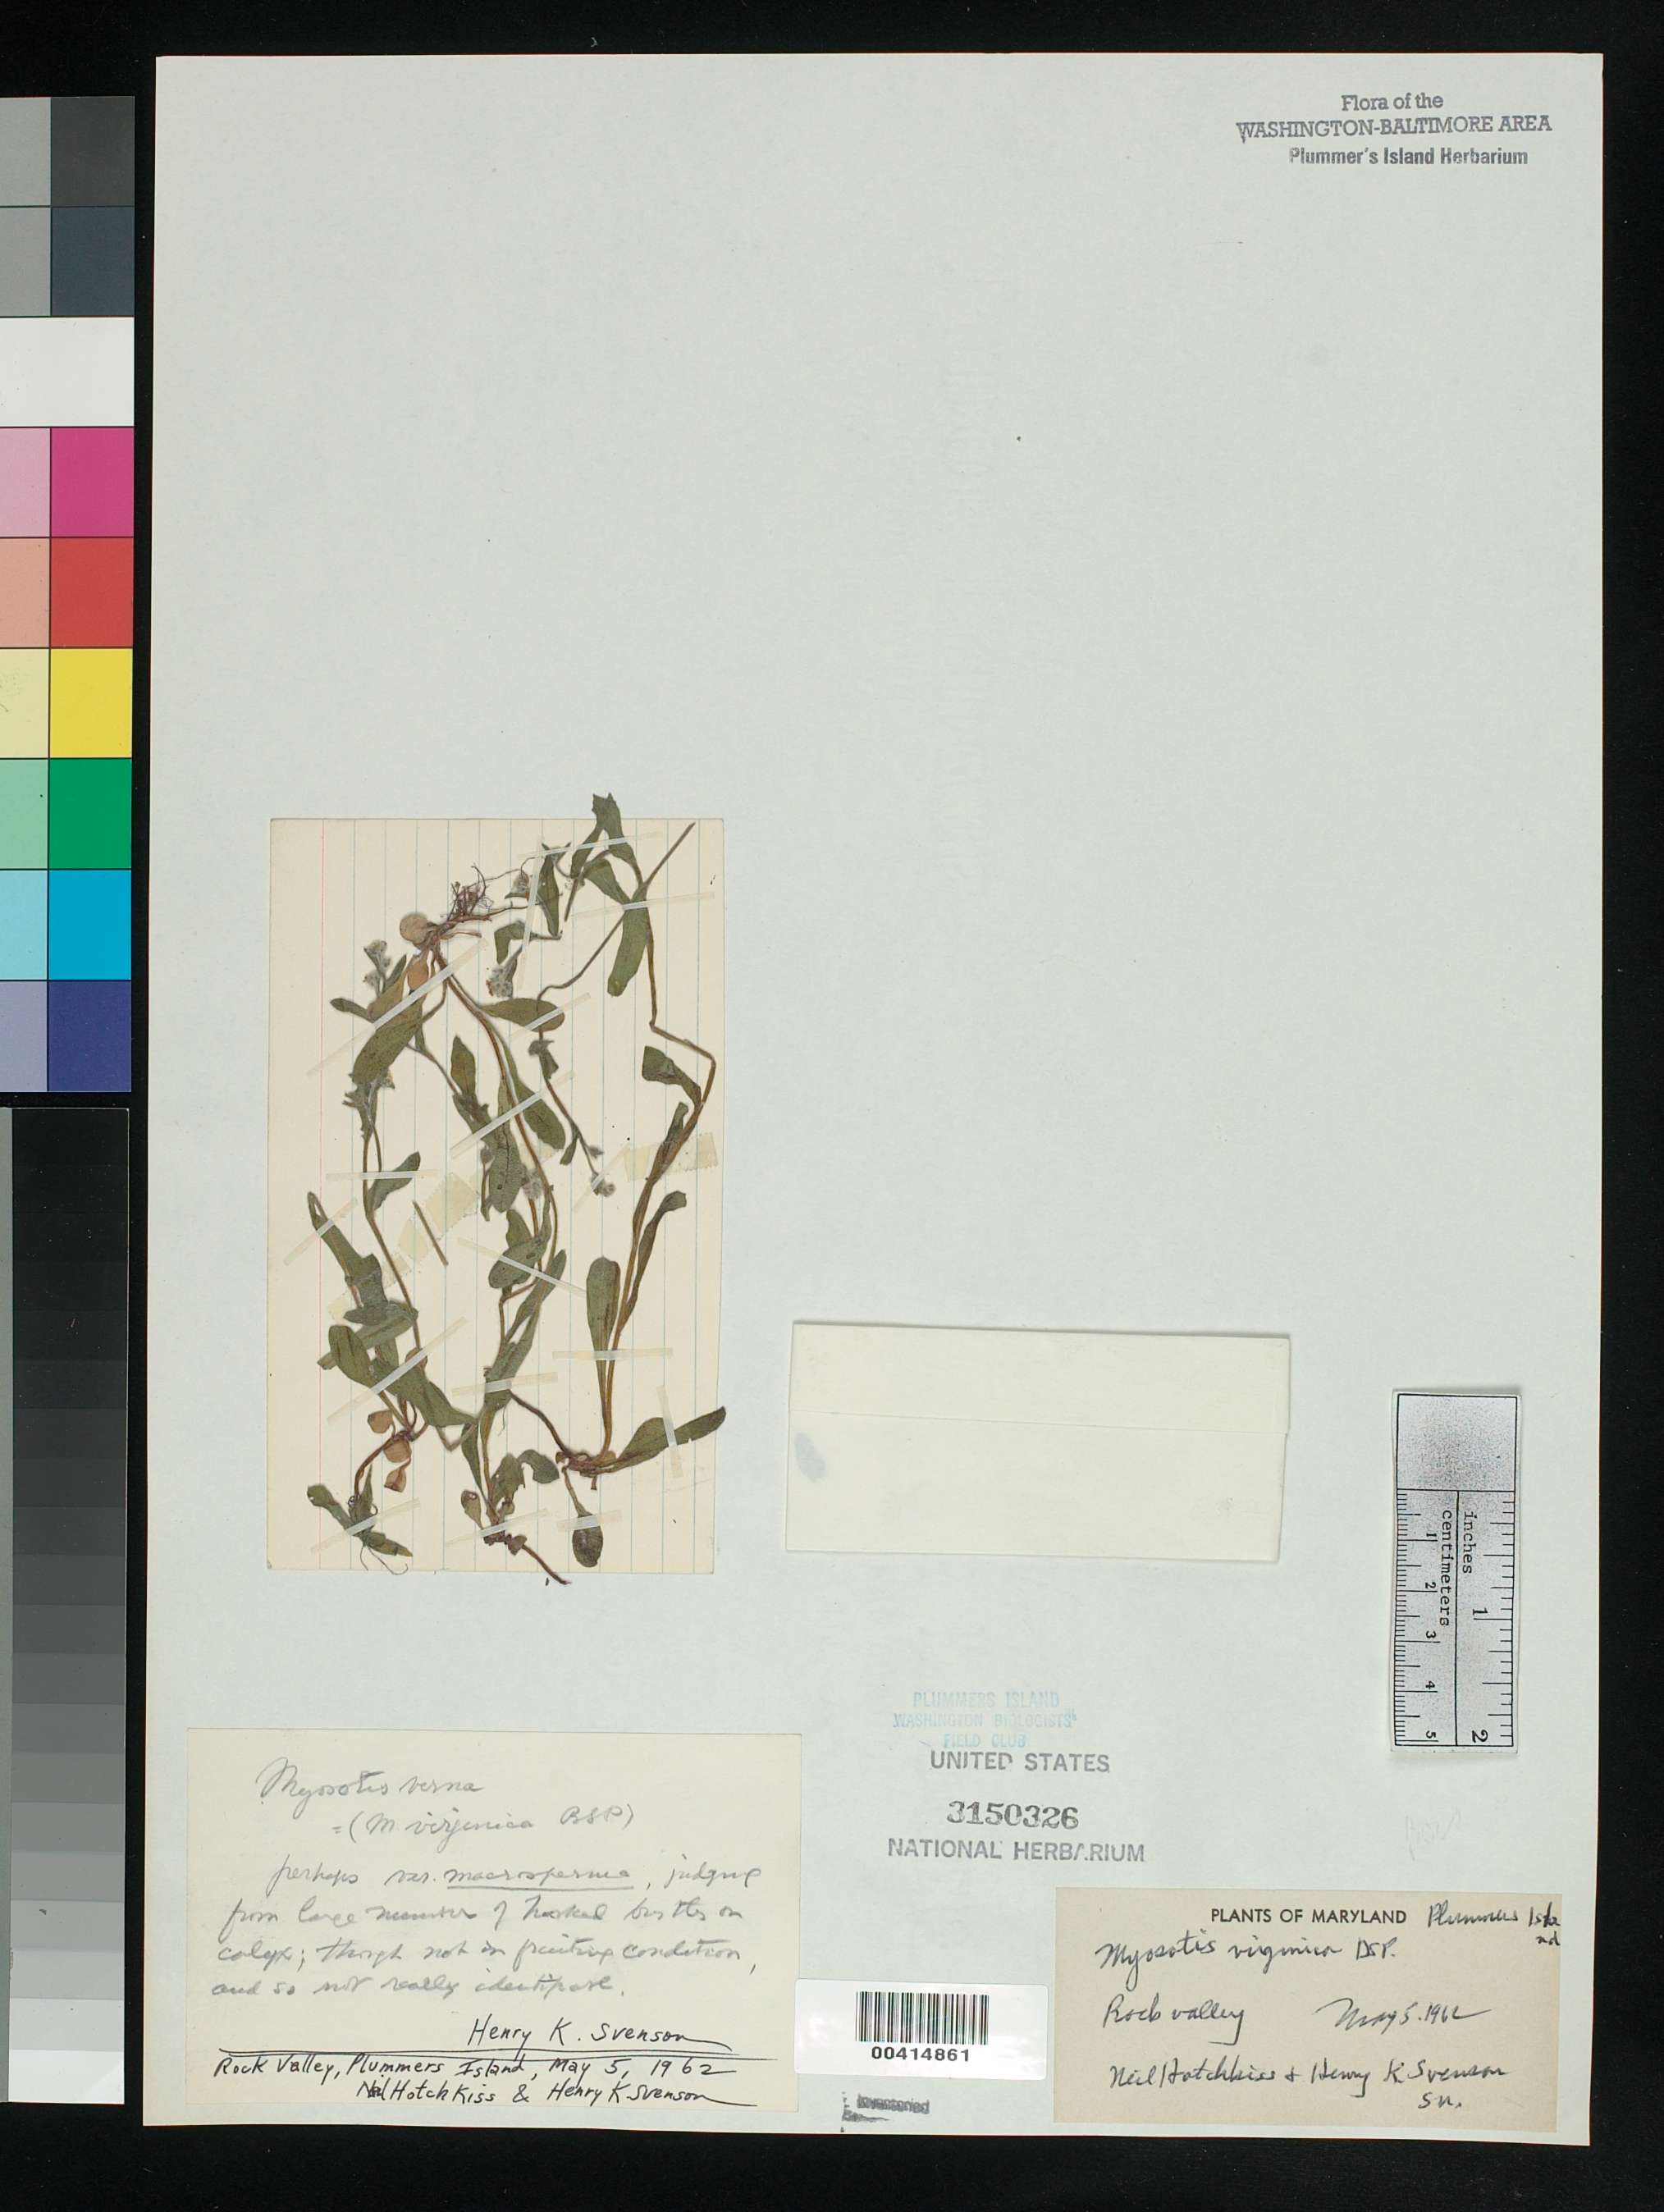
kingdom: Plantae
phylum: Tracheophyta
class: Magnoliopsida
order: Boraginales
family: Boraginaceae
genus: Myosotis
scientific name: Myosotis verna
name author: Nutt.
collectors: N. Hotchkiss & H. Svenson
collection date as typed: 05 May 1962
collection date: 1962-05-05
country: United States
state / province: Maryland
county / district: Montgomery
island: Plummers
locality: Plummer's Island; rock Valley C. & O. Canal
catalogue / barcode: US 3150326